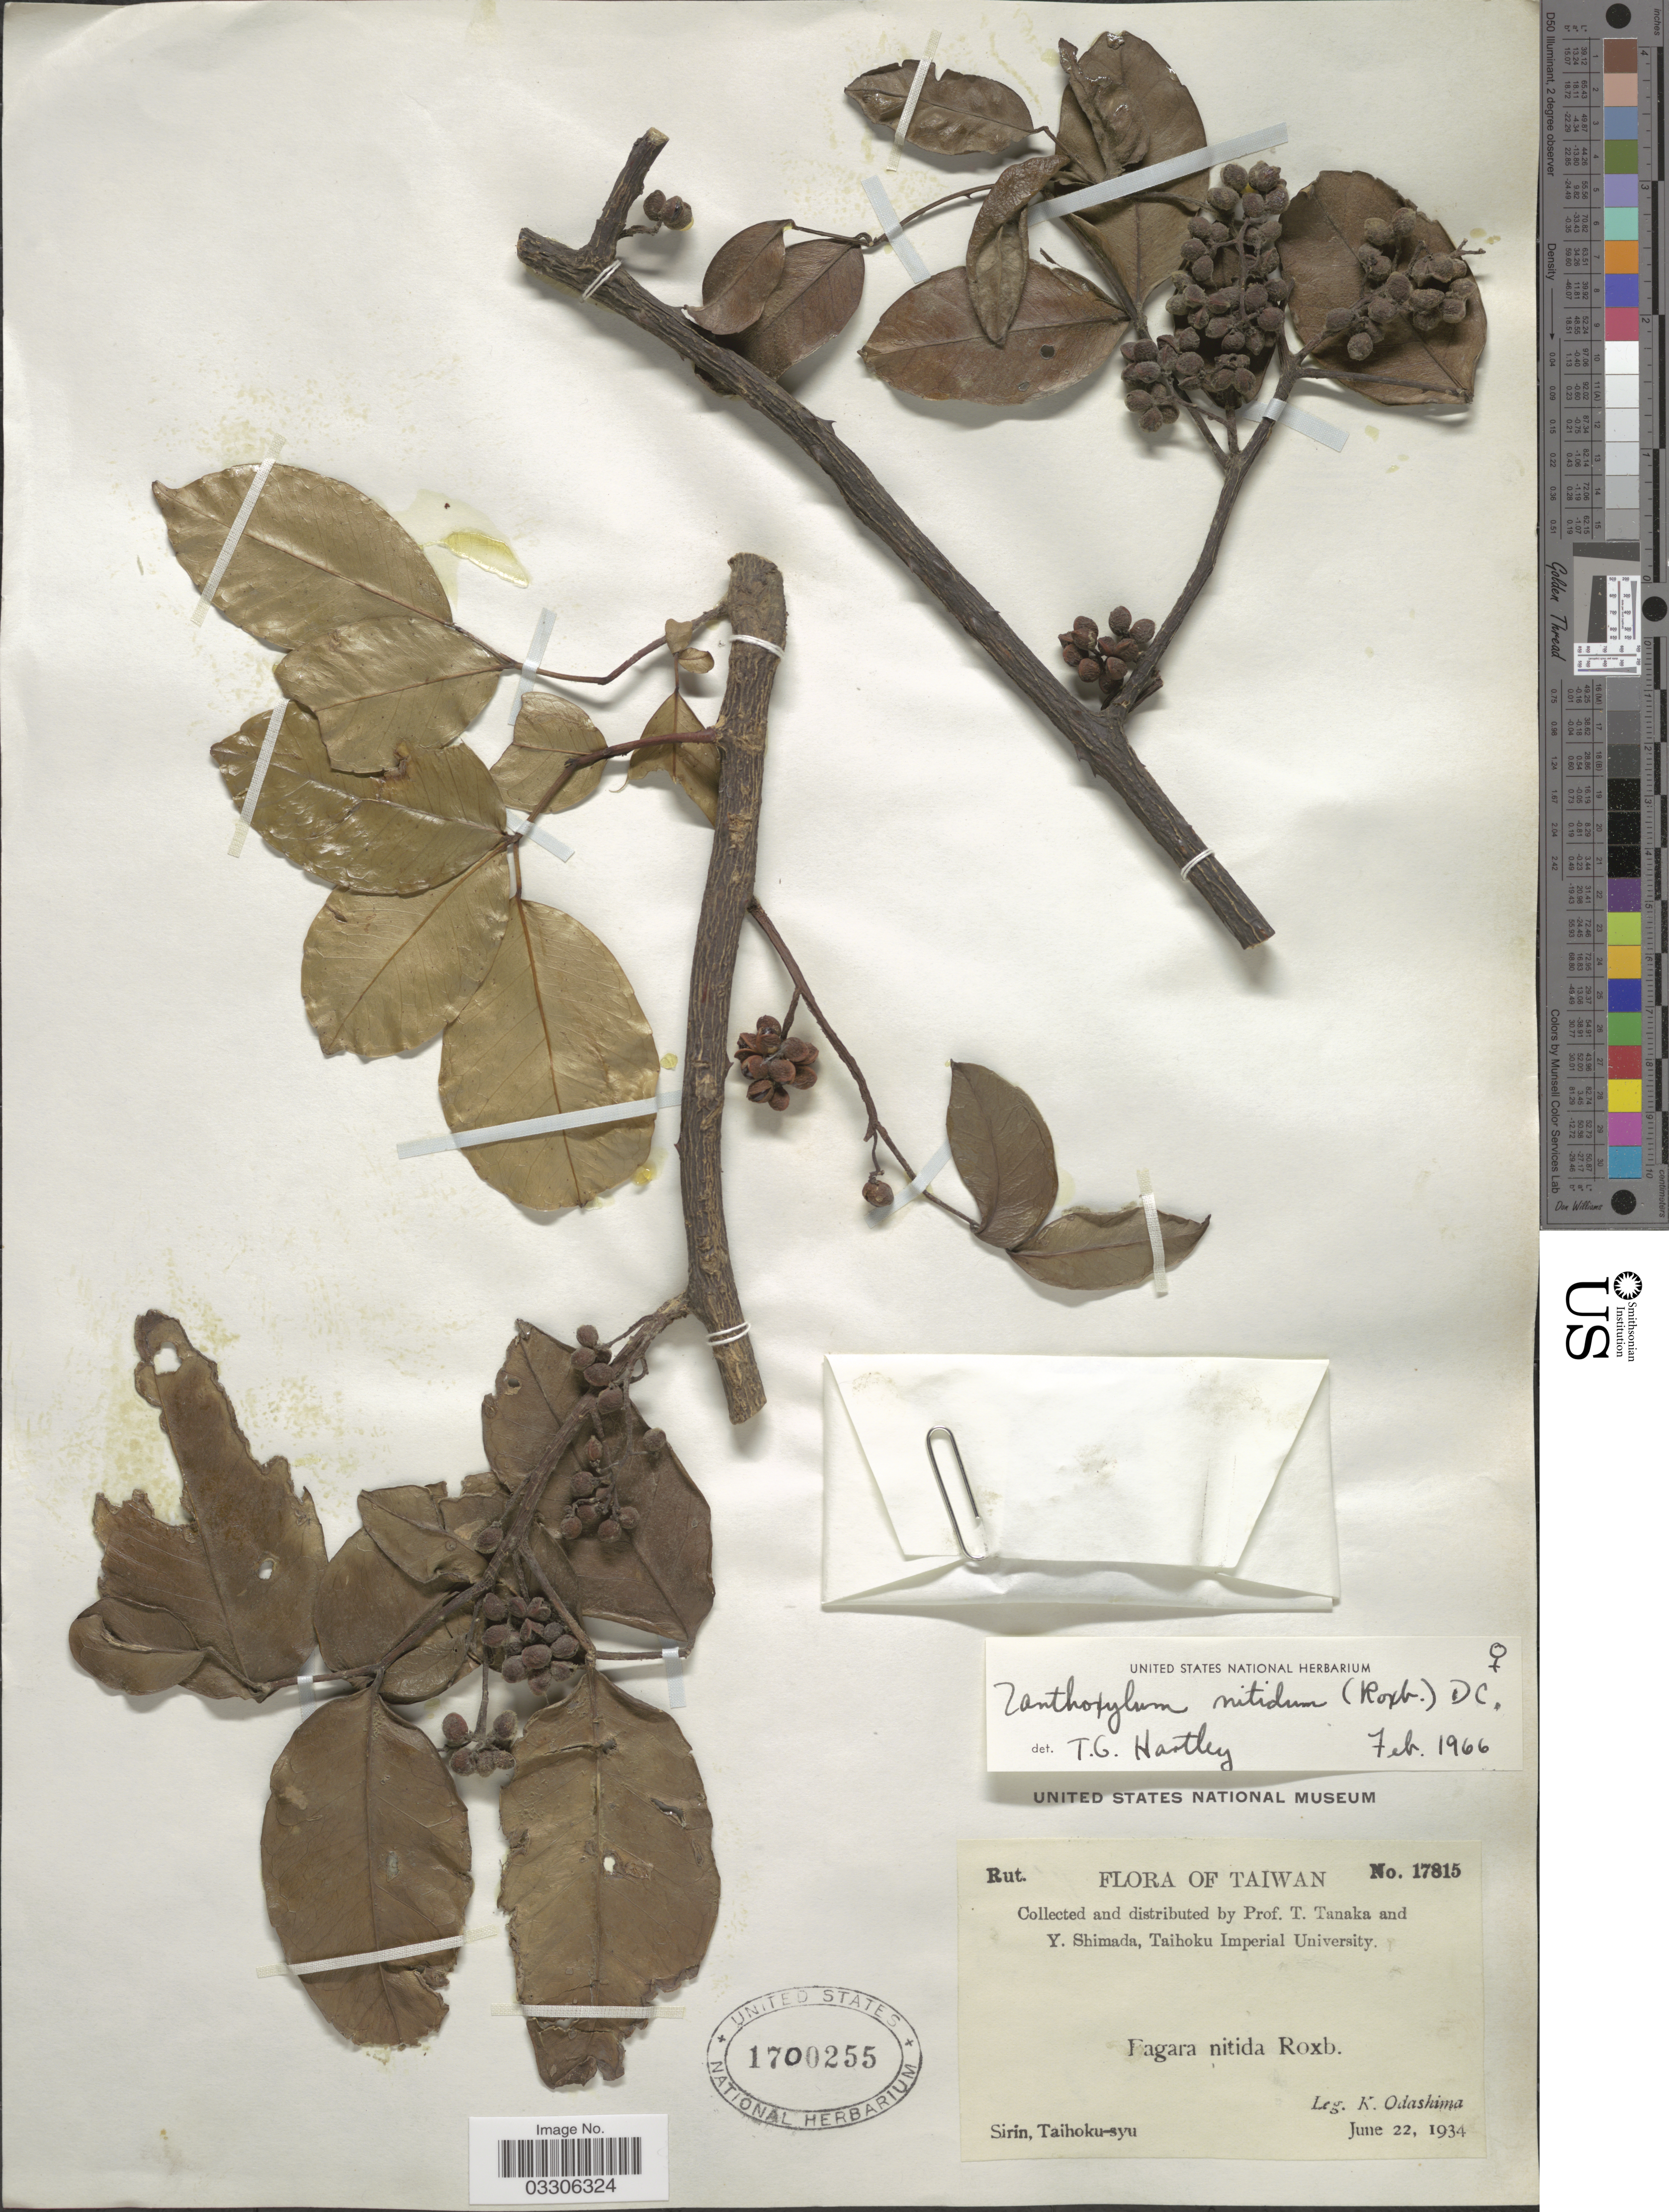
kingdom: Plantae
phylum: Tracheophyta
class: Magnoliopsida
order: Sapindales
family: Rutaceae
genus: Zanthoxylum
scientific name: Zanthoxylum nitidum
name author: Bunge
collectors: K. Odashima, T. Tanaka & Y. Shimada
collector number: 17815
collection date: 1934-06-22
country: Taiwan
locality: Sirin, Taihoku-syu.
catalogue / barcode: US 1700255